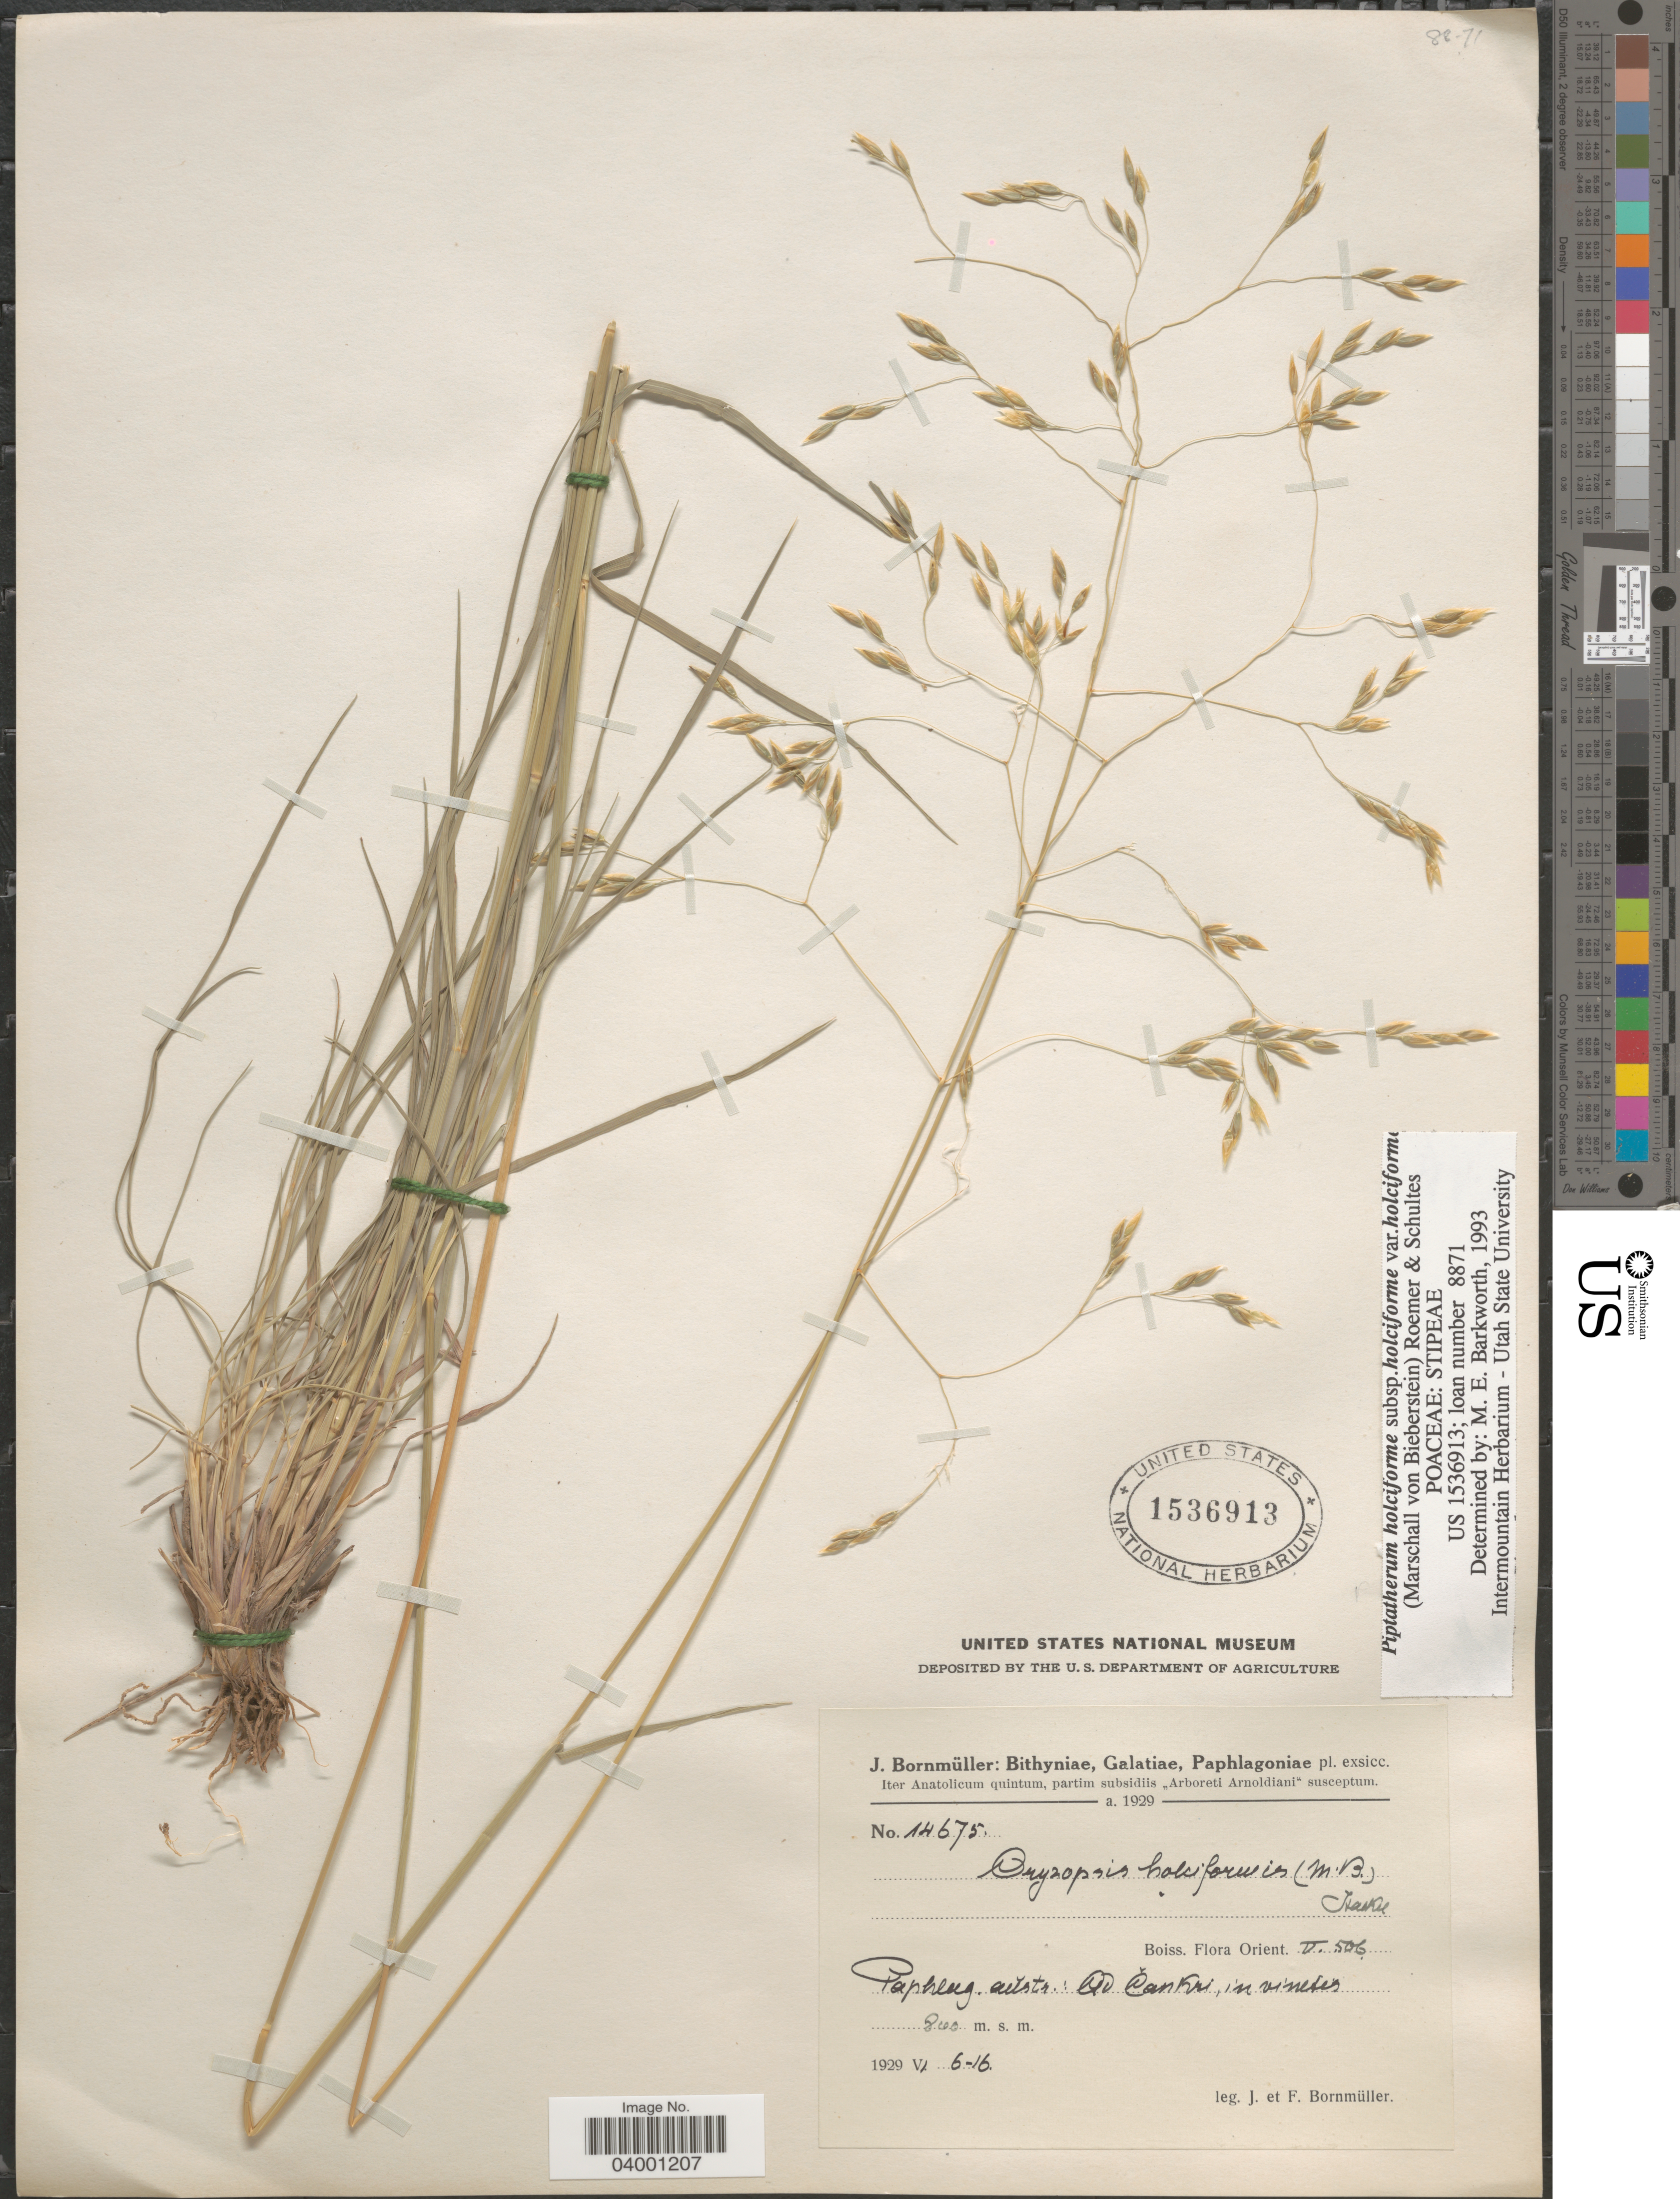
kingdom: Plantae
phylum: Tracheophyta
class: Liliopsida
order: Poales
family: Poaceae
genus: Piptatherum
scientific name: Piptatherum holciforme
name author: (M. Bieb.) Roem. & Schult.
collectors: J. Bornmüller & F. Bornmüller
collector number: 14675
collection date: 1929-06-06/1929-06-16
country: Turkey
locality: Papherg austr.: Ad Cankri, in vinetis.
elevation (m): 800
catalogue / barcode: US 1536913